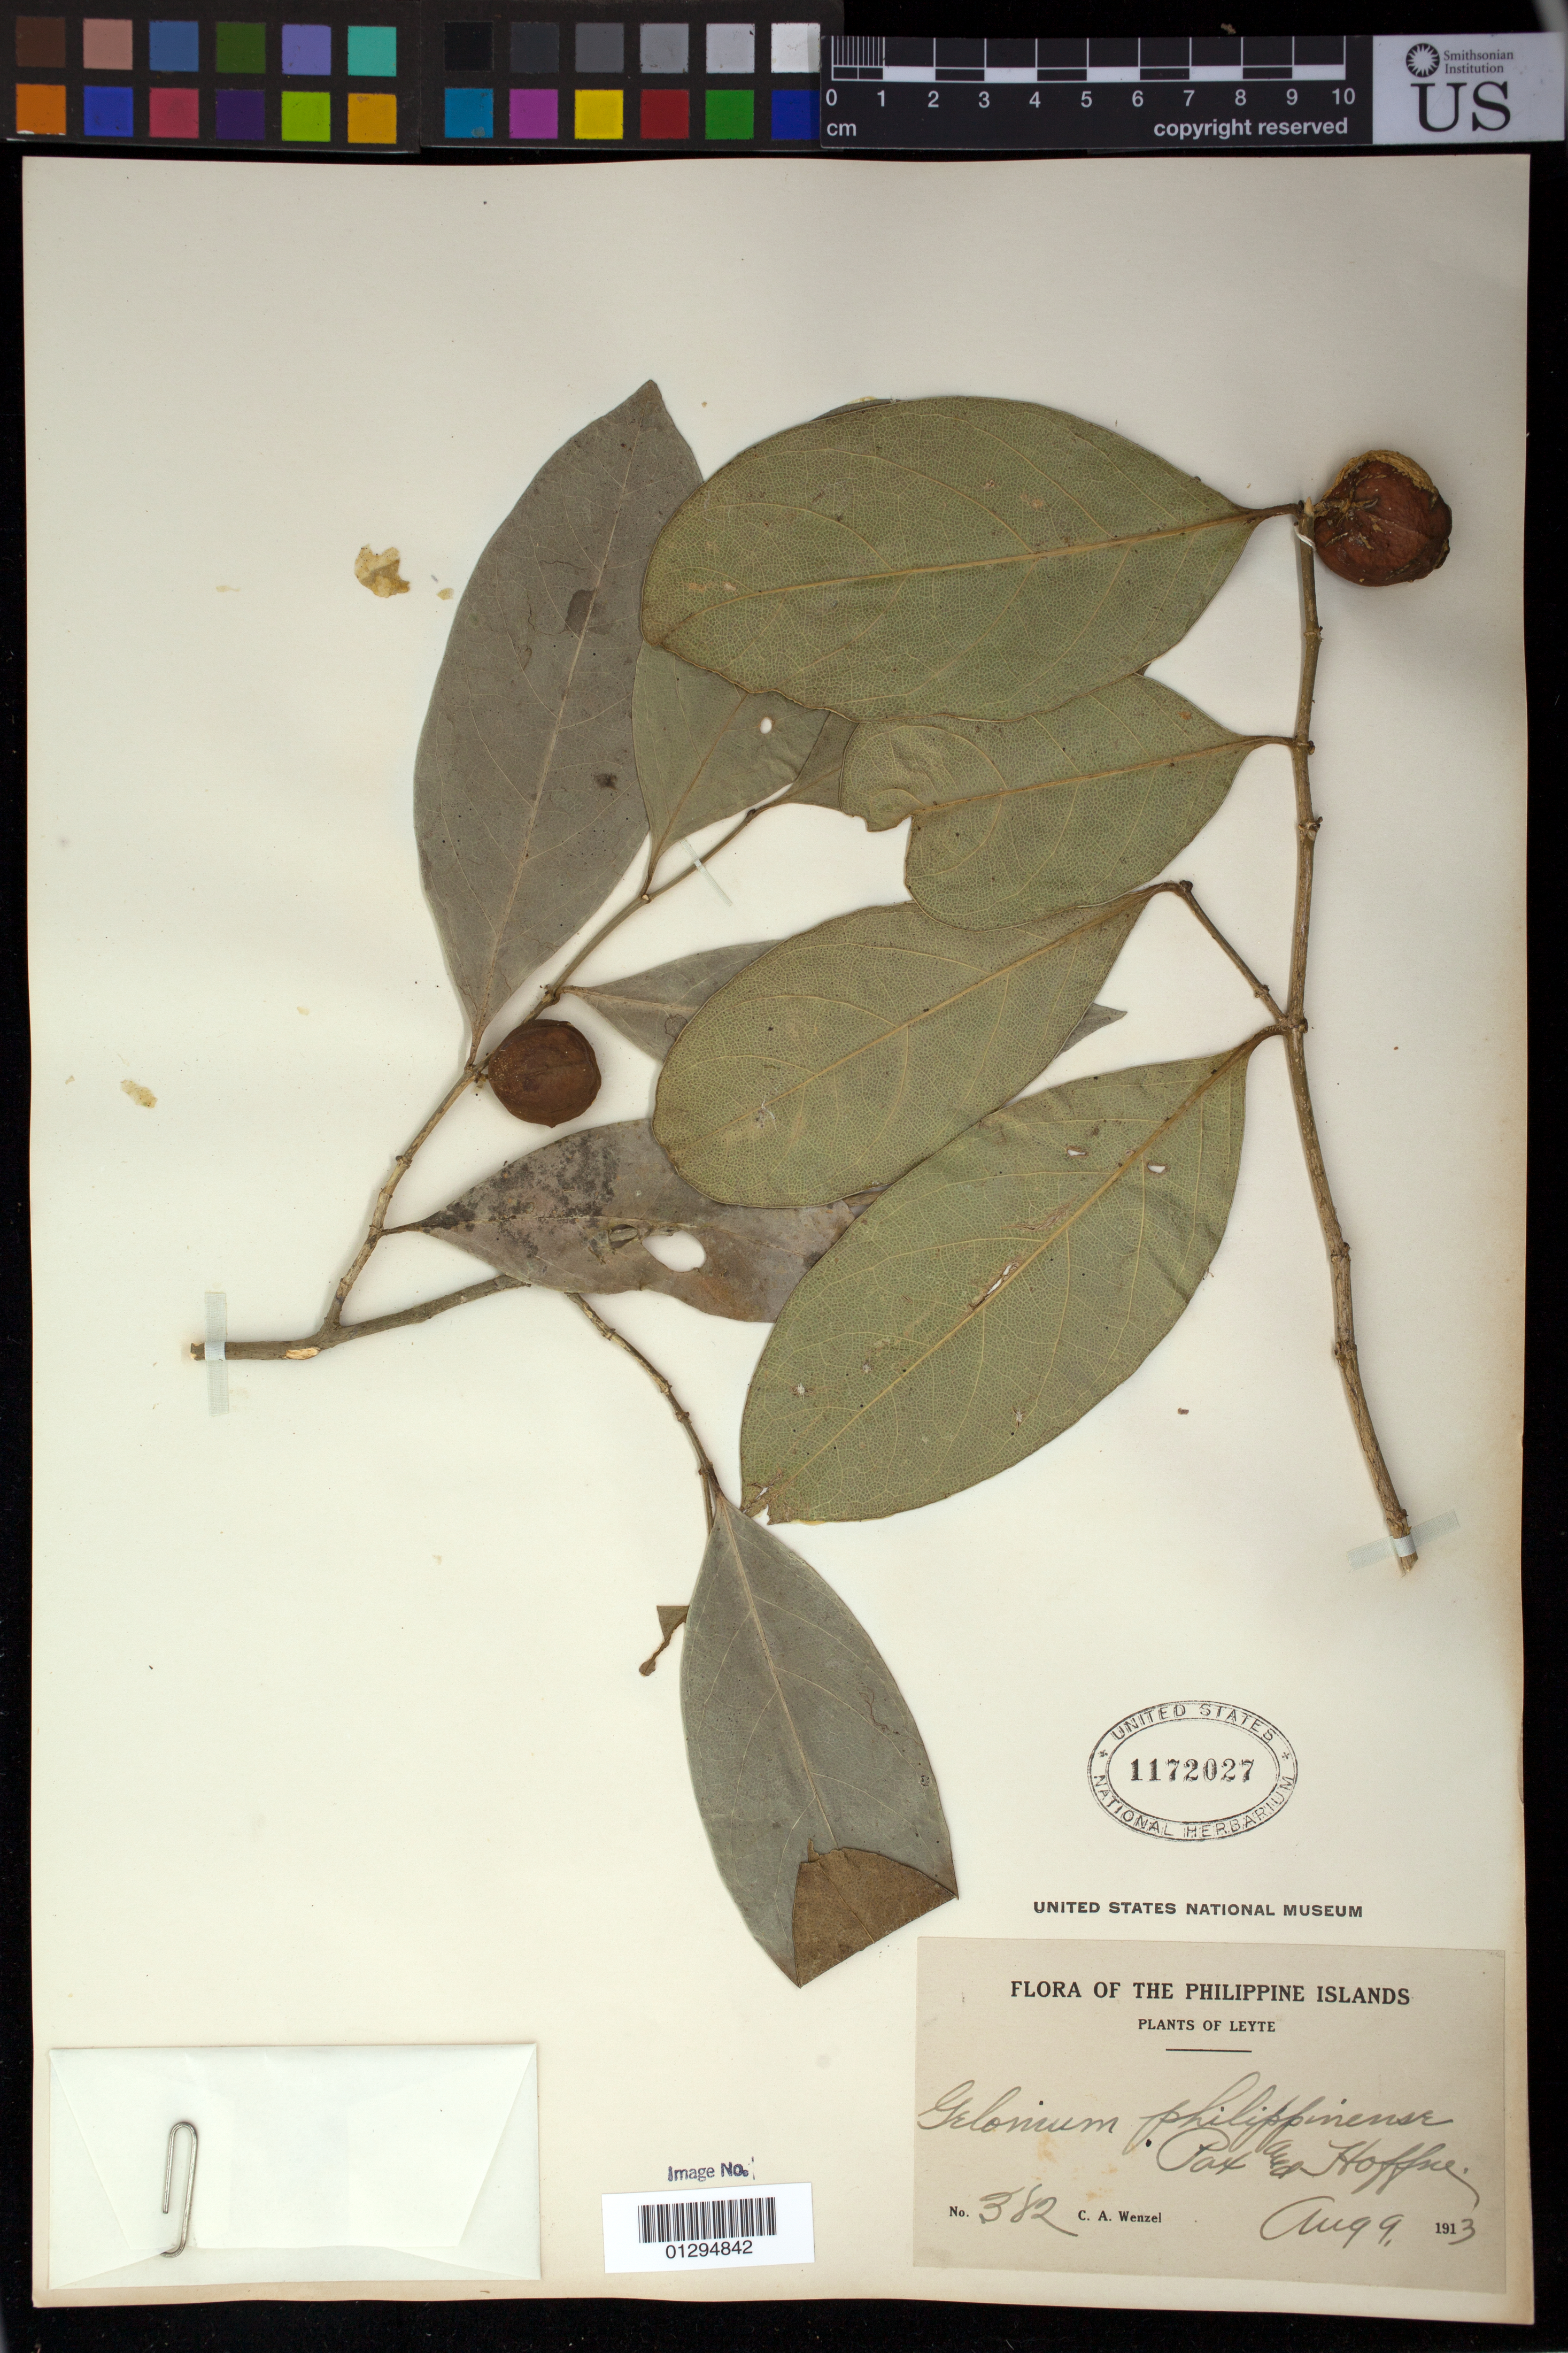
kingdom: Plantae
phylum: Tracheophyta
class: Magnoliopsida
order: Malpighiales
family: Euphorbiaceae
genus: Suregada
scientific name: Suregada philippinensis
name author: (Pax & K. Hoffm.) Croizat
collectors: C. Wenzel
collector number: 382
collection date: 1913-08-09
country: Philippines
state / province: Eastern Visayas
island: Leyte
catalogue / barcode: US 1172027